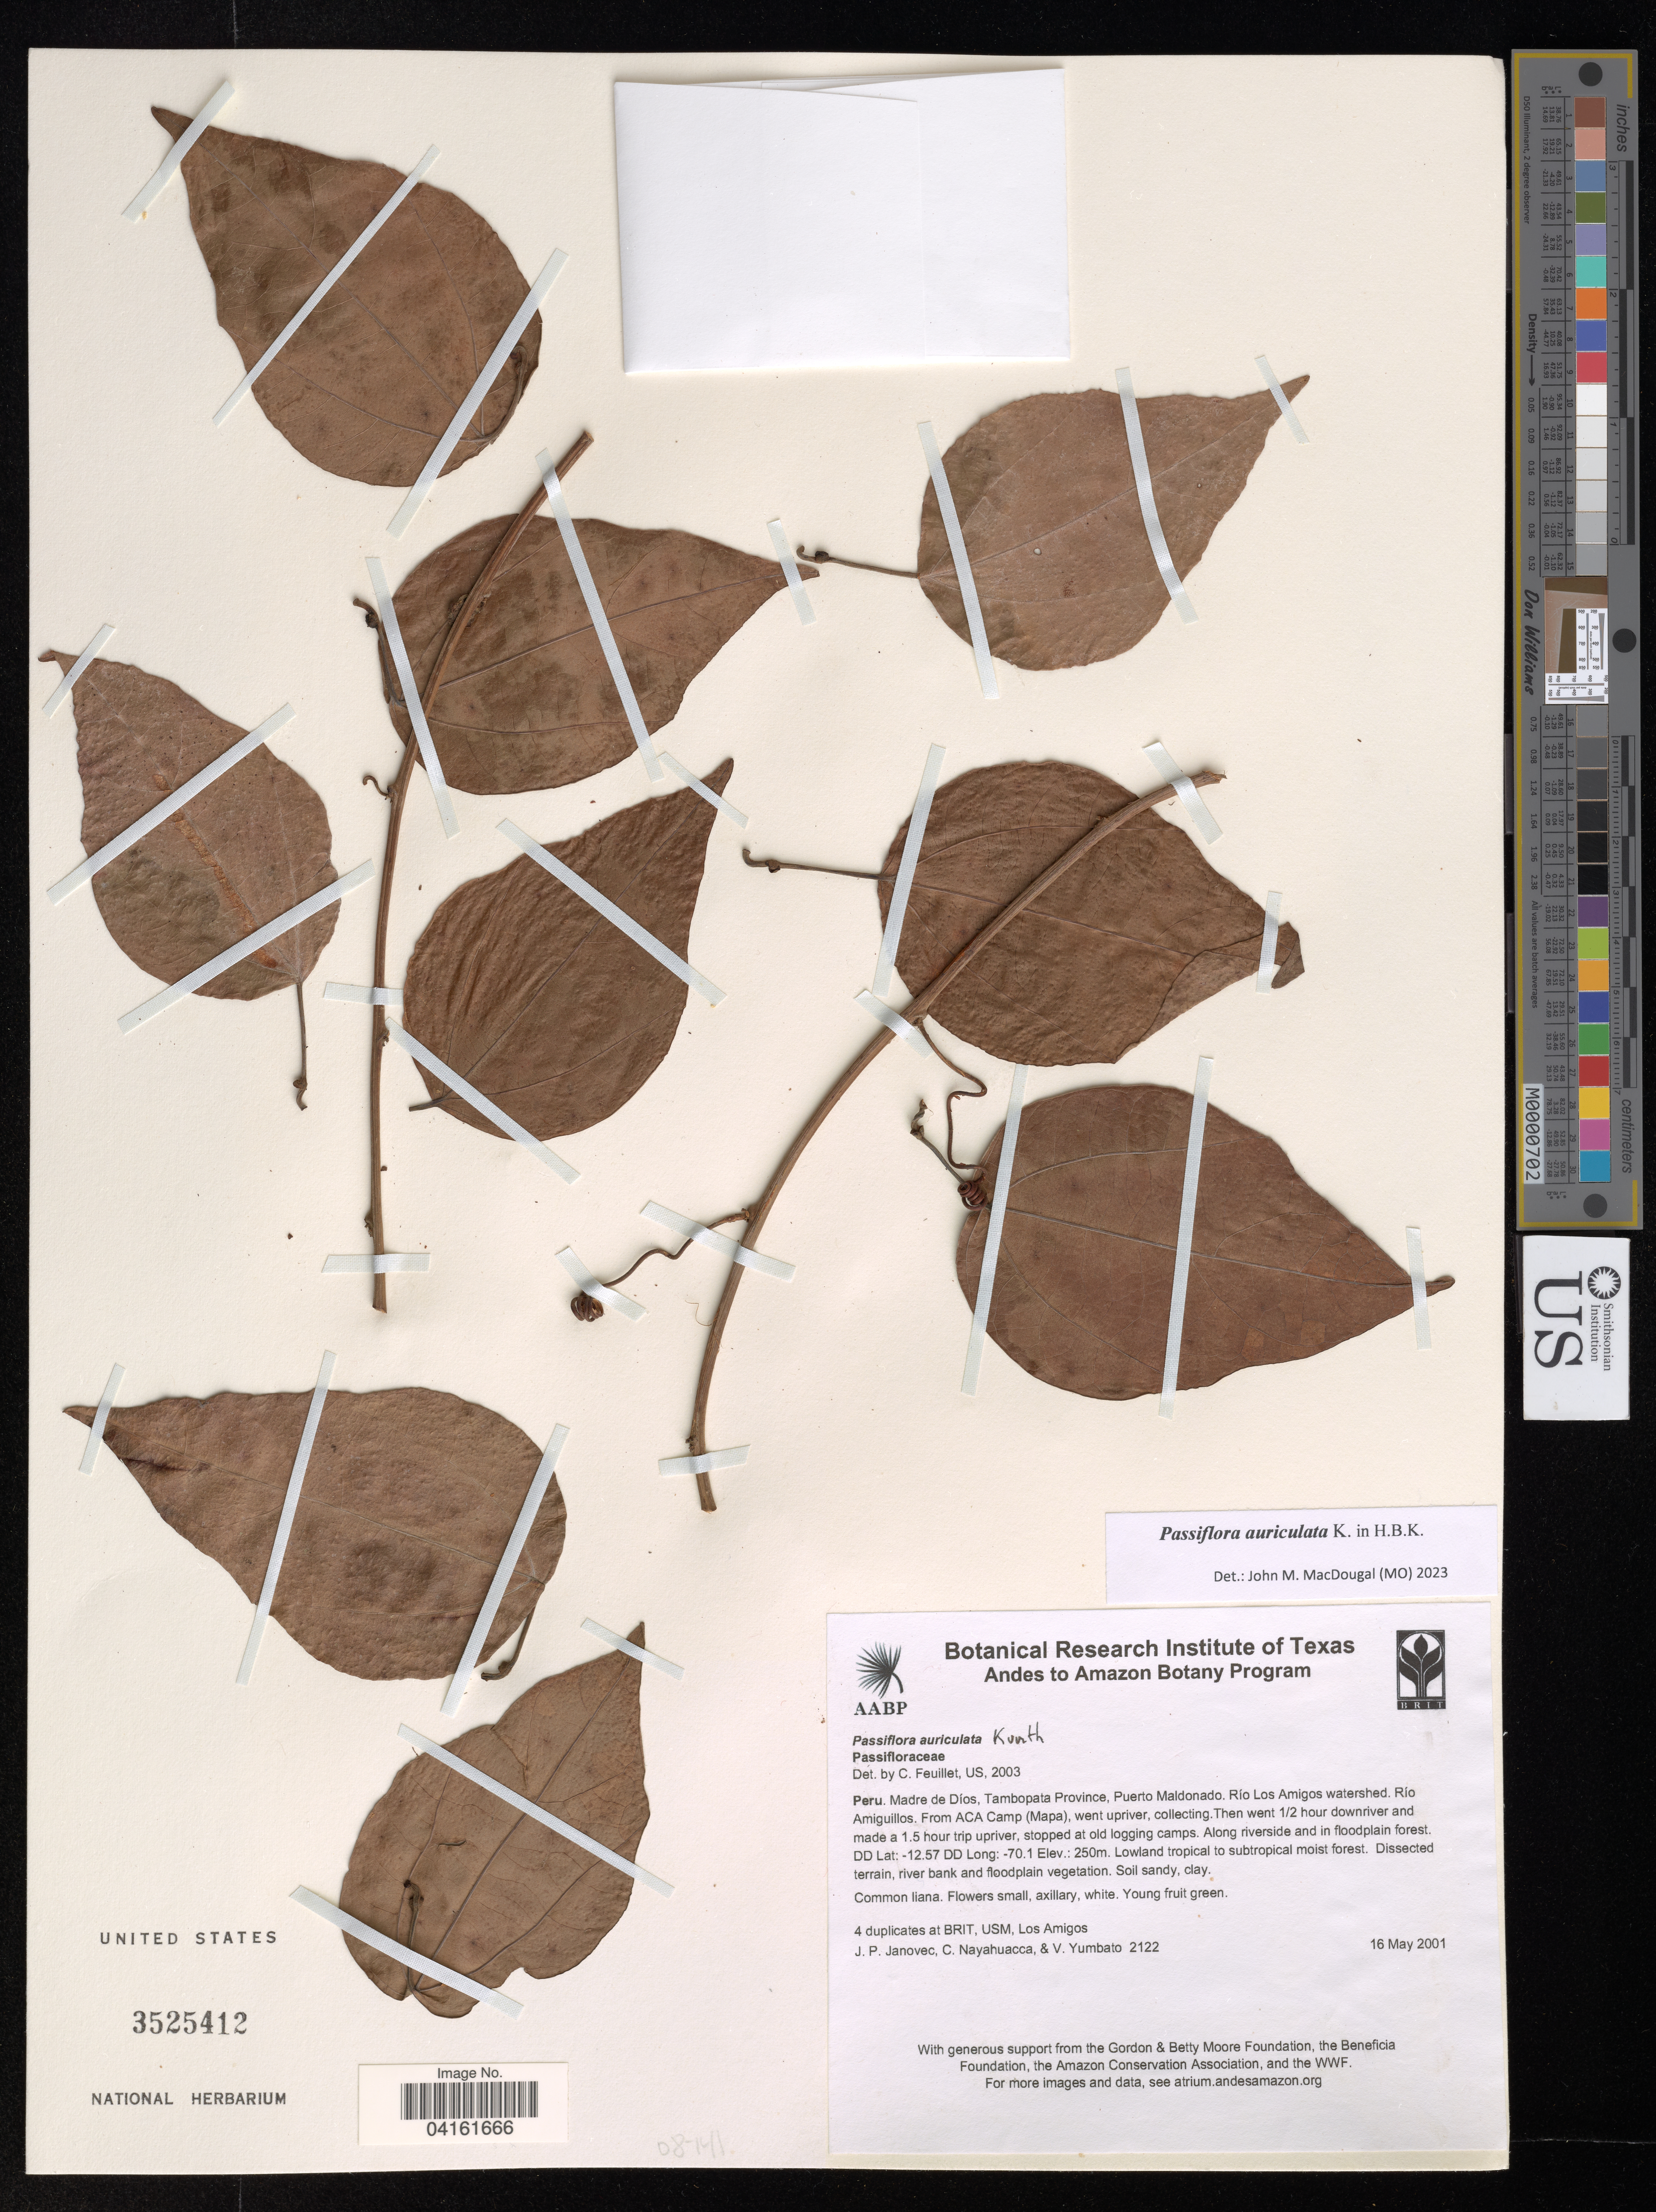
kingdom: Plantae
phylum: Tracheophyta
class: Magnoliopsida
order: Malpighiales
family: Passifloraceae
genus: Passiflora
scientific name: Passiflora auriculata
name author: Kunth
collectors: J.P. Janovec, C. Nayahuacca & V. Yumbato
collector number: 2122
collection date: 2001-05-16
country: Peru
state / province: Madre de Dios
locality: Tambopata Province, Puerto Maldonado. Río Los Amigos watershed. Río Amiguillos. From ACA Camp (Mapa), went upriver, collecting. Then went 1/2 hour downriver and made a 1.5 hour trip upriver, stopped at old logging camps.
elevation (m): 250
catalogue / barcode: US 3525412